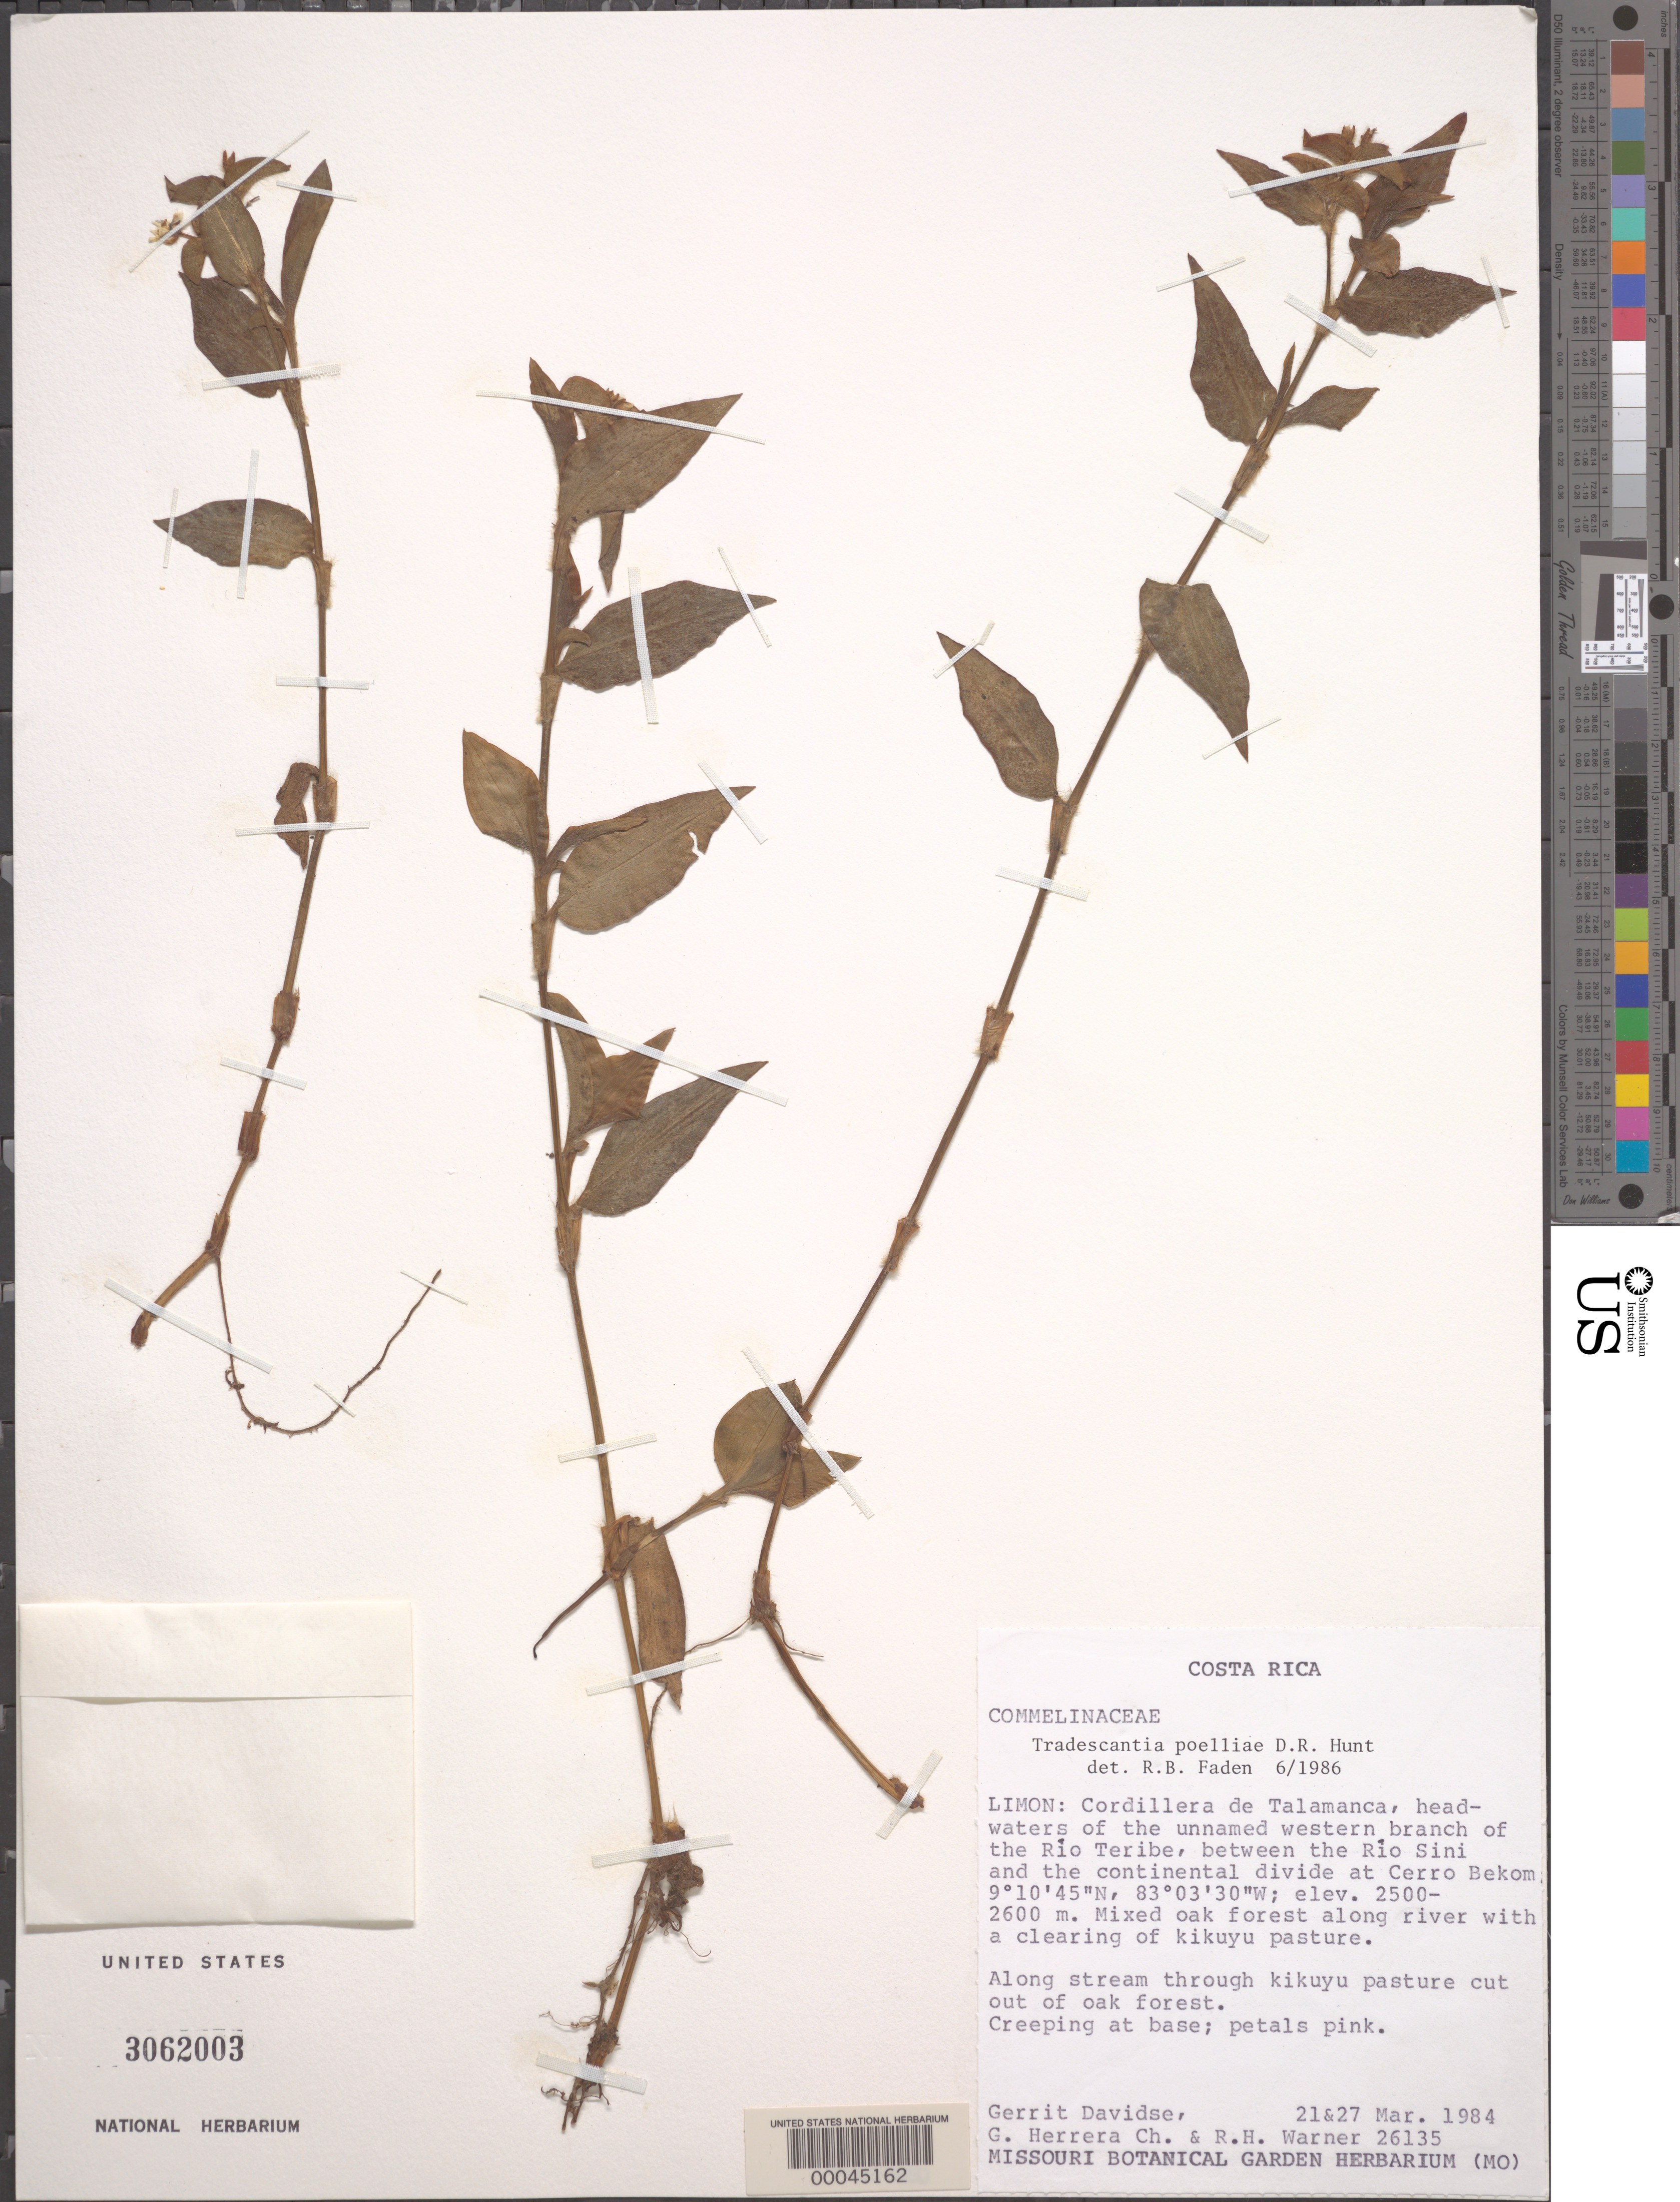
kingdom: Plantae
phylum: Tracheophyta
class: Liliopsida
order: Commelinales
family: Commelinaceae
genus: Tradescantia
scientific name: Tradescantia poelliae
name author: D.R. Hunt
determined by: Faden, Robert B., (US), Smithsonian Institution - National Museum of Natural History (UNITED STATES)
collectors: G. Davidse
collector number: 26135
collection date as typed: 21 Mar 1984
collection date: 1984-03-21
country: Costa Rica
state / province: Limón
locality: Cordillera de talamanca, unnamed branch of rio teribe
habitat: Streambank; oak forest pasture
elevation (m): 2500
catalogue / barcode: US 3062003